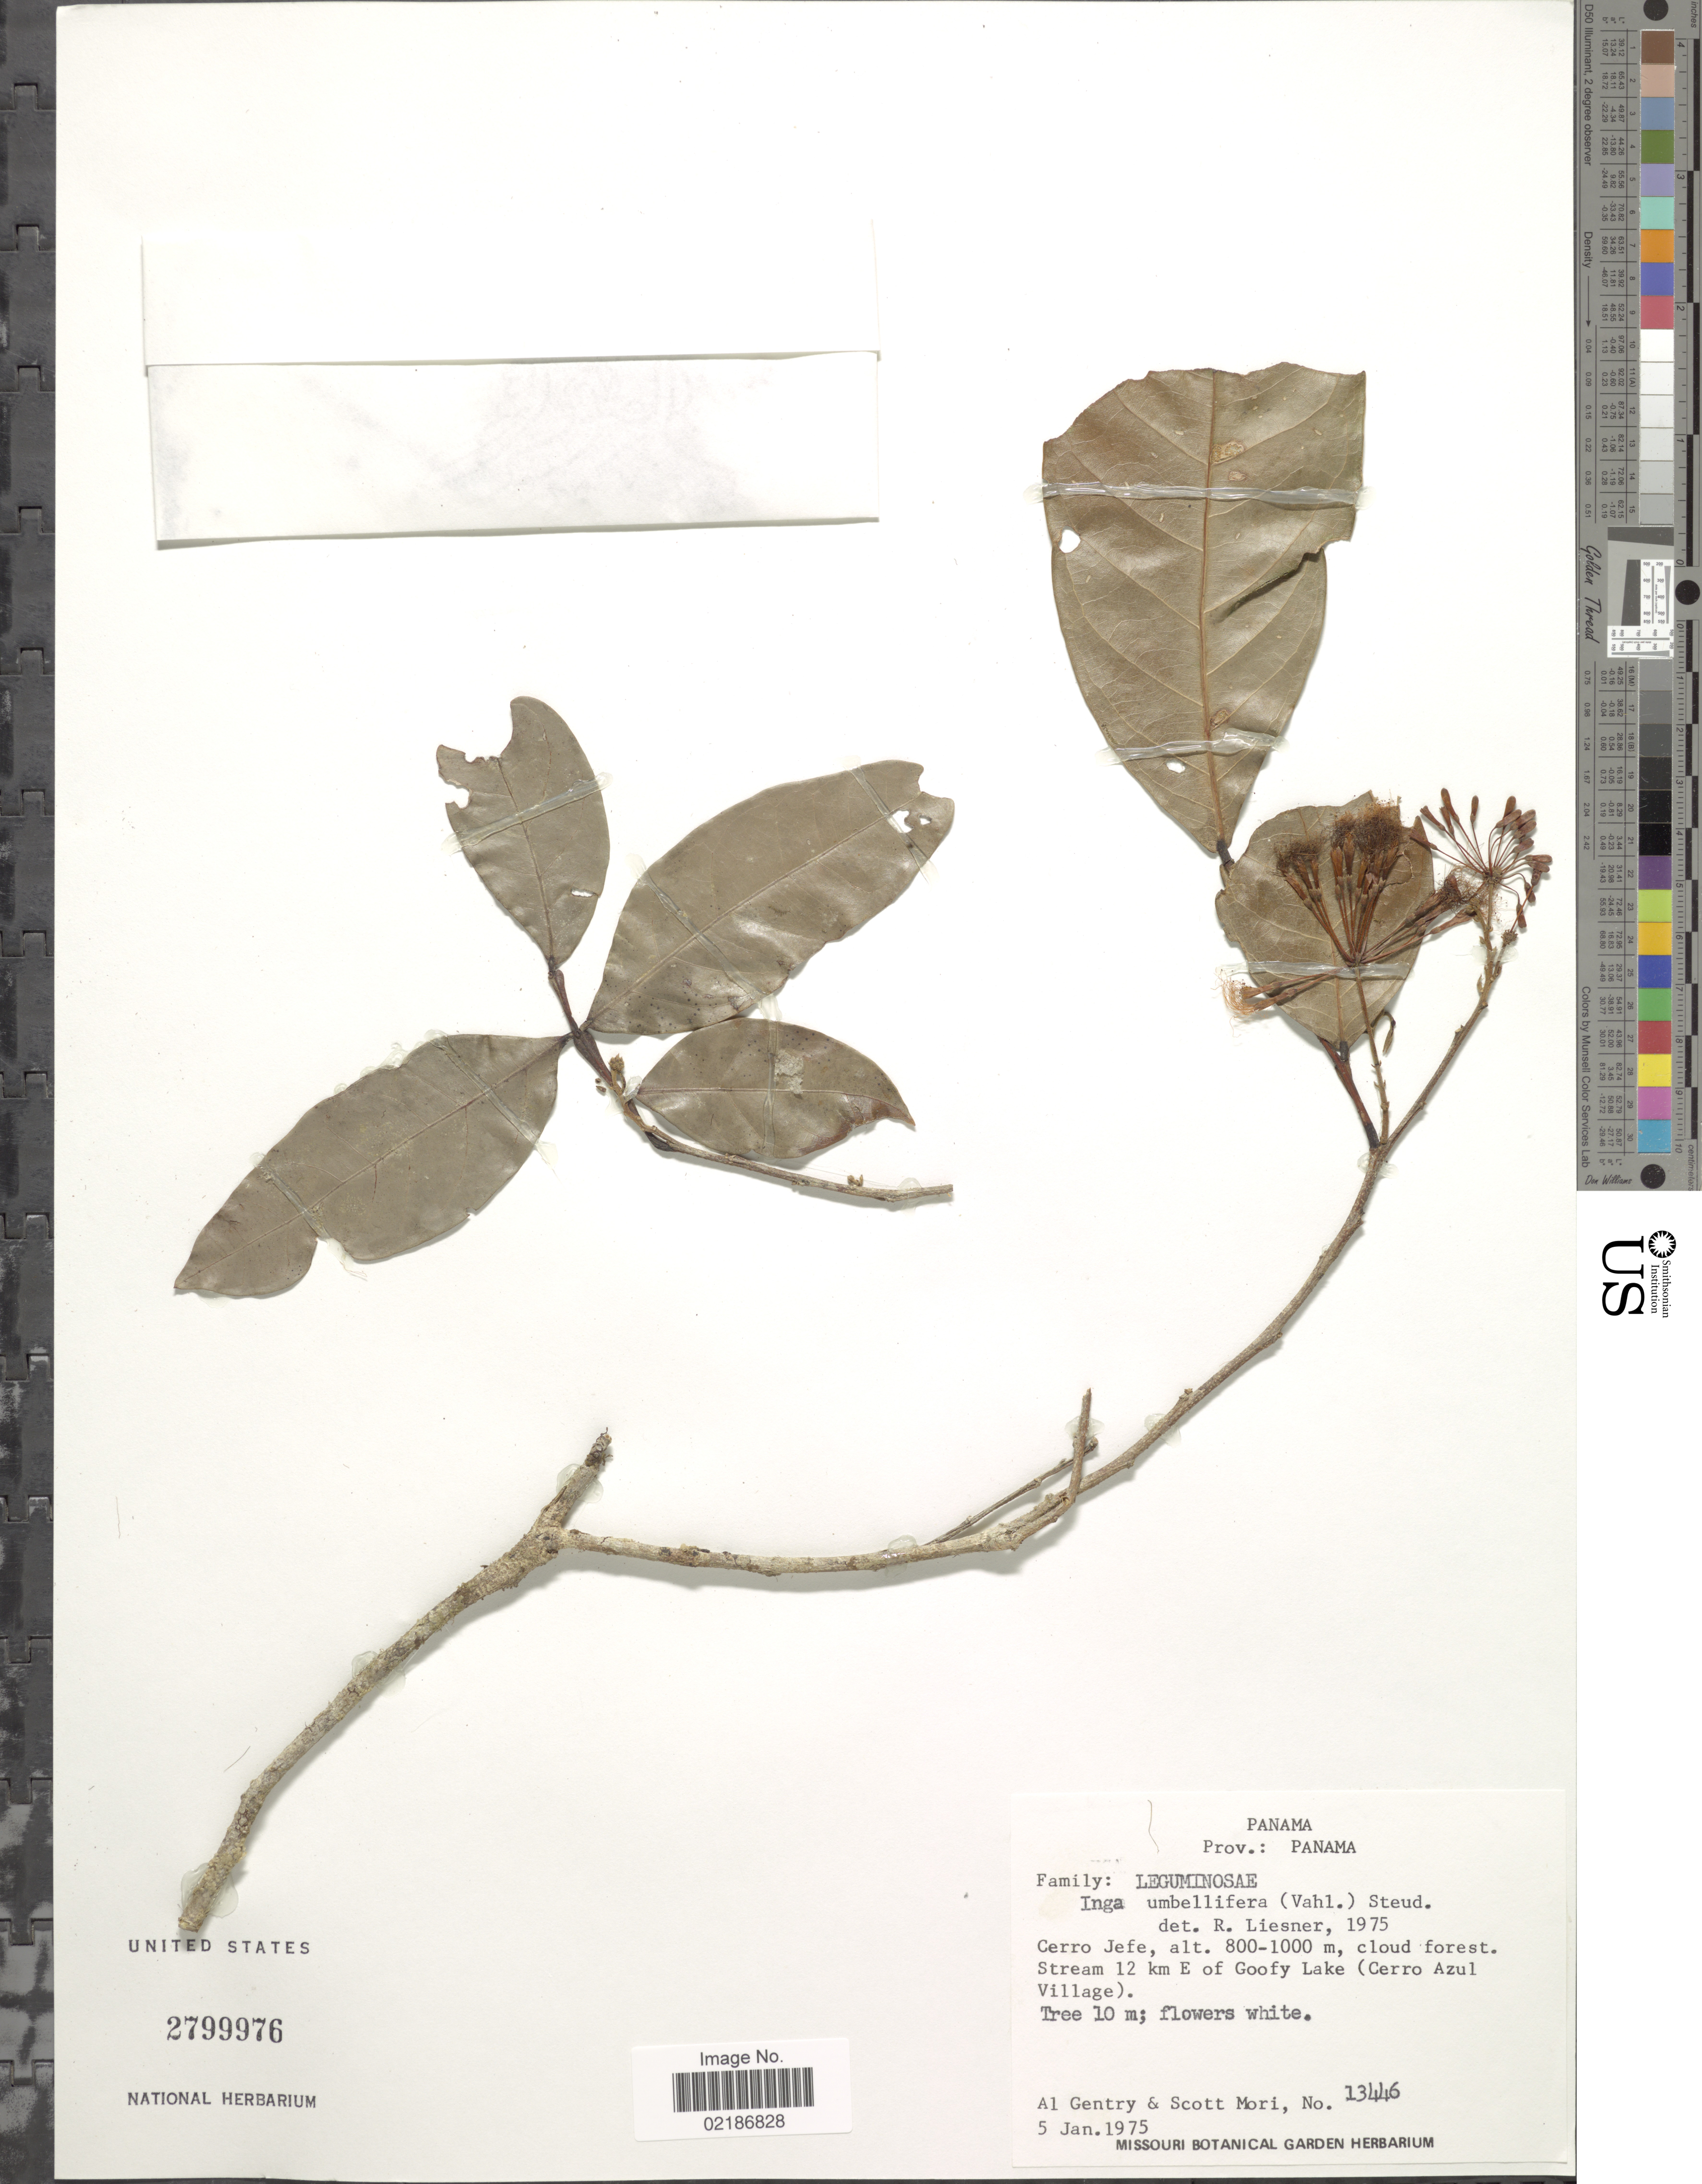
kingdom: Plantae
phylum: Tracheophyta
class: Magnoliopsida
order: Fabales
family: Fabaceae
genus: Inga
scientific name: Inga umbellifera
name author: (Vahl) Steud. ex DC.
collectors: A. H. Gentry & S. Mori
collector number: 13446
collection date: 1975-01-05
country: Panama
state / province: Panamá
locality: Cerro Jefe, 12 km E of Goofy Lake (Cerro Azul Village)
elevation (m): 800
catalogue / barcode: US 2799976